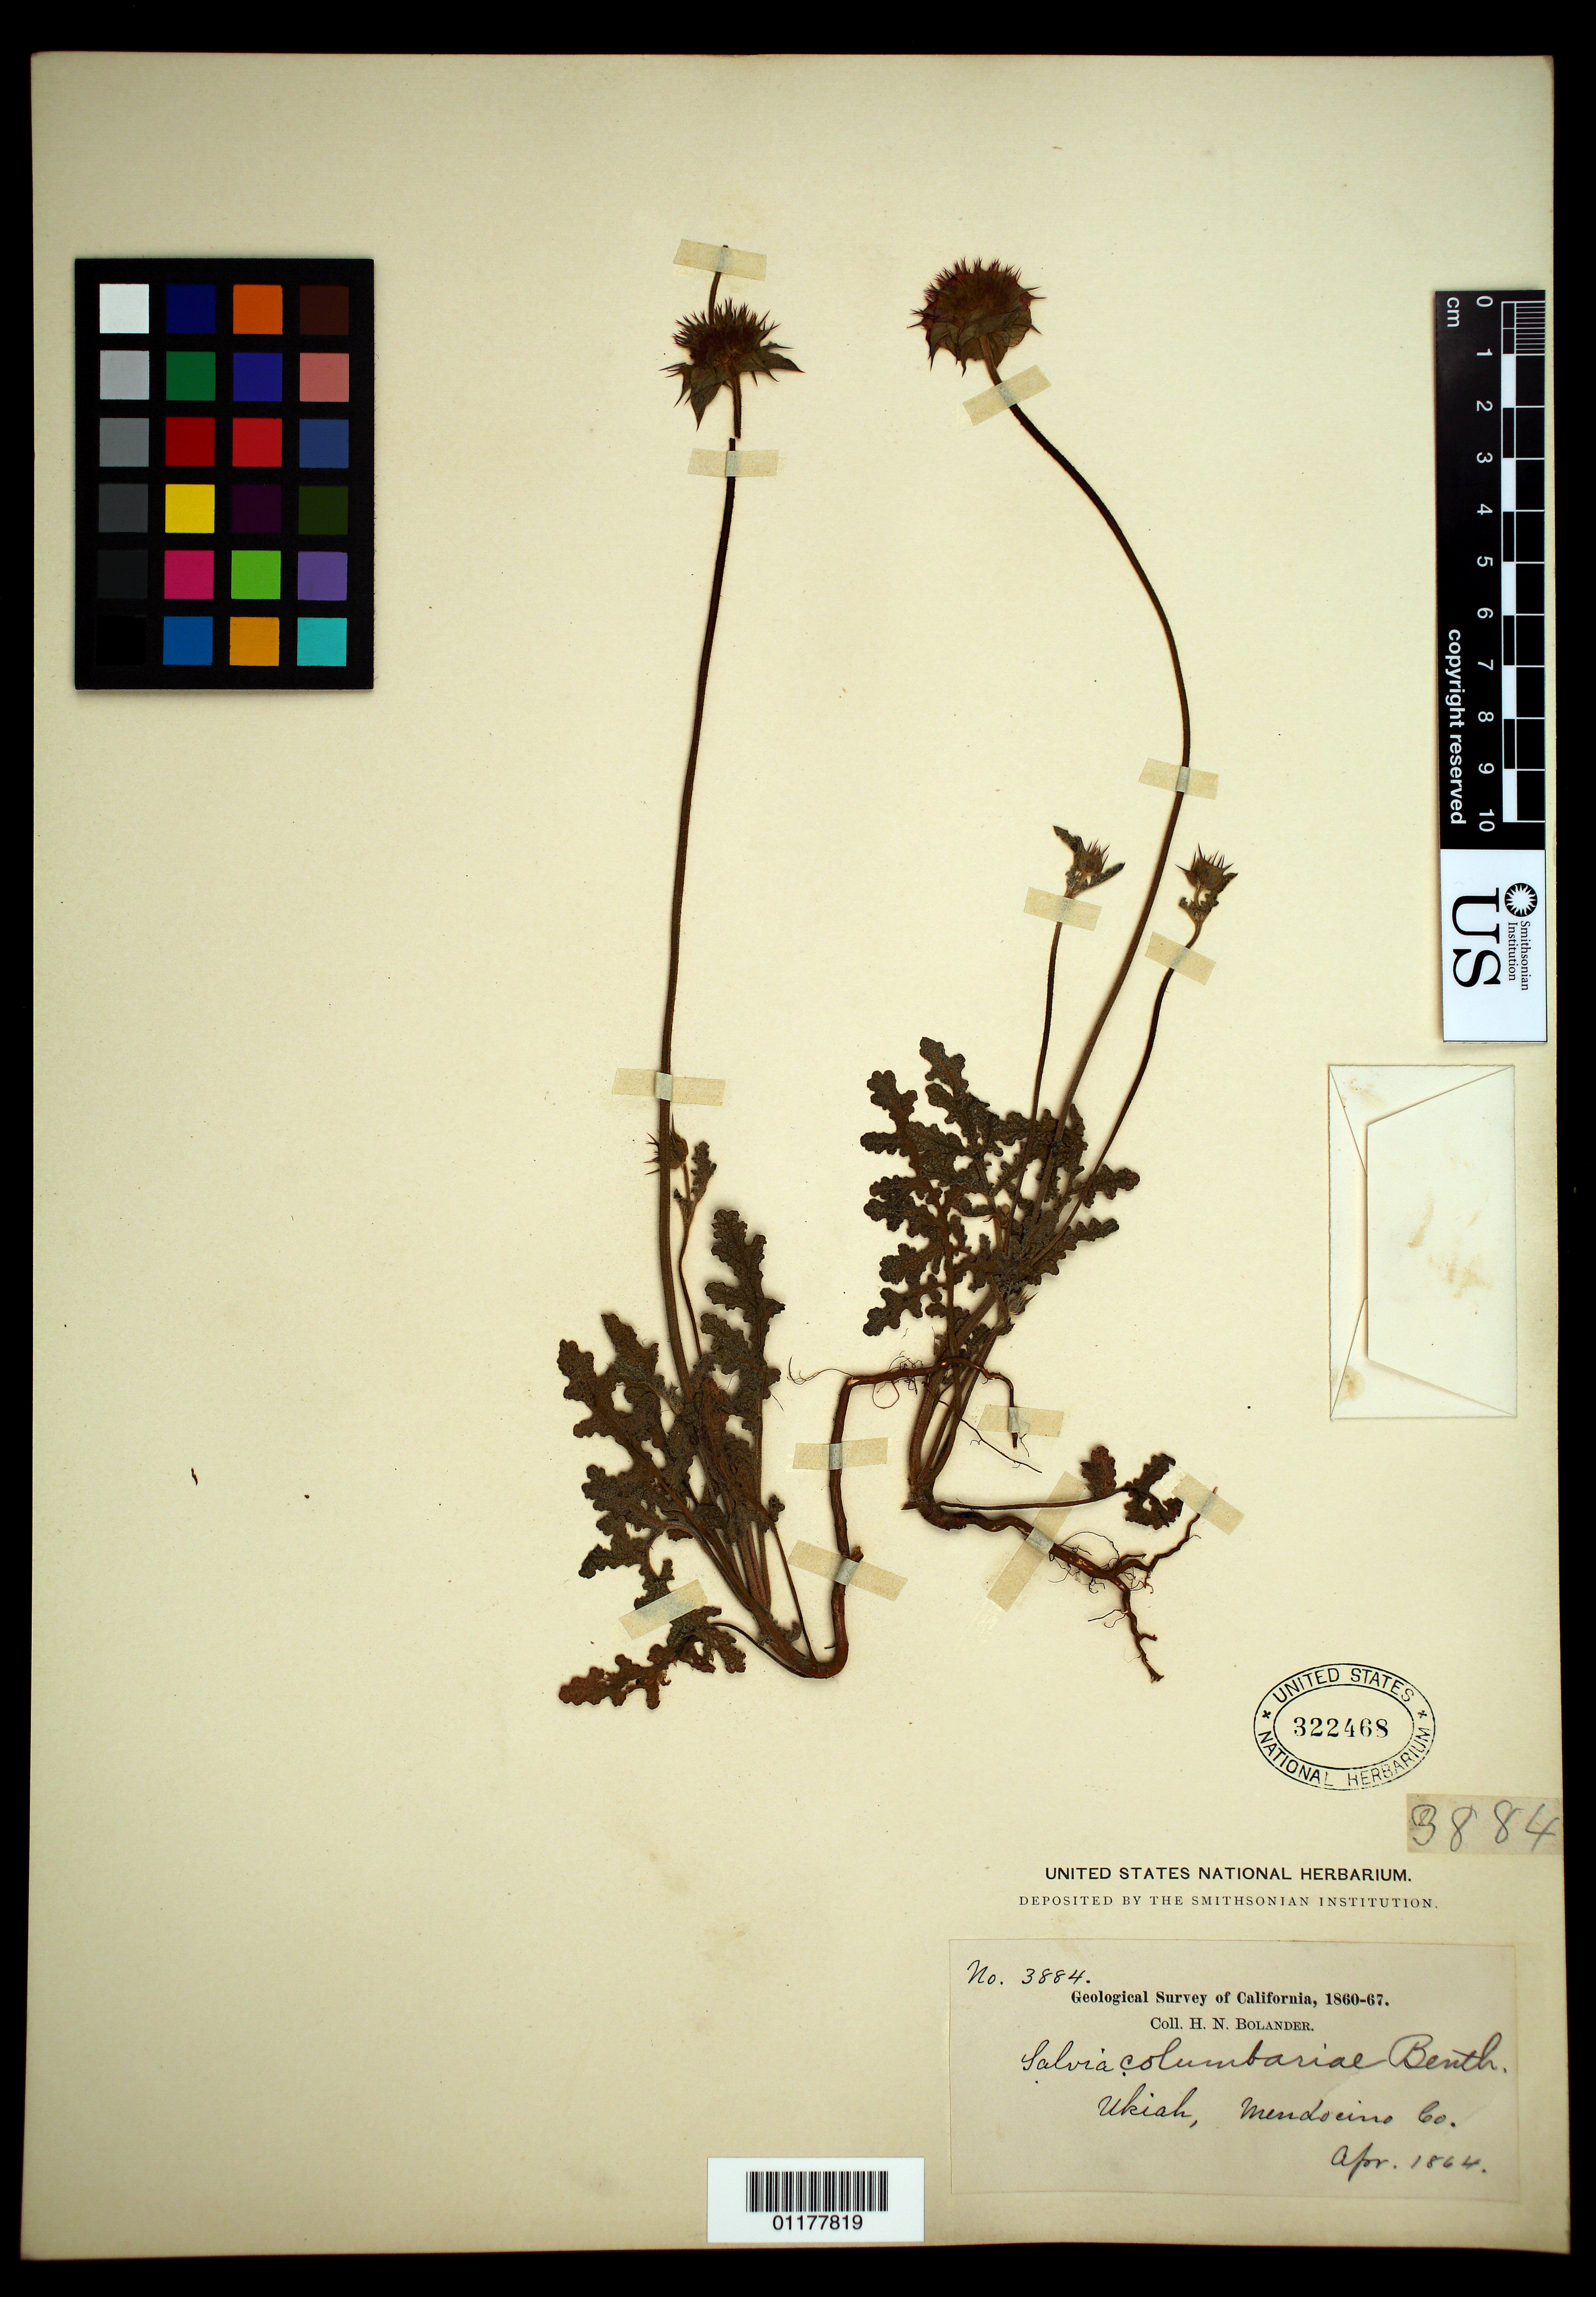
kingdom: Plantae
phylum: Tracheophyta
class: Magnoliopsida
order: Lamiales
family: Lamiaceae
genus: Salvia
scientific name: Salvia carduacea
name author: Benth.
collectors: J. M. Bigelow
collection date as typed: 1853 to -- --- 1854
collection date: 1853/1854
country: United States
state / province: California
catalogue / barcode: US 76915